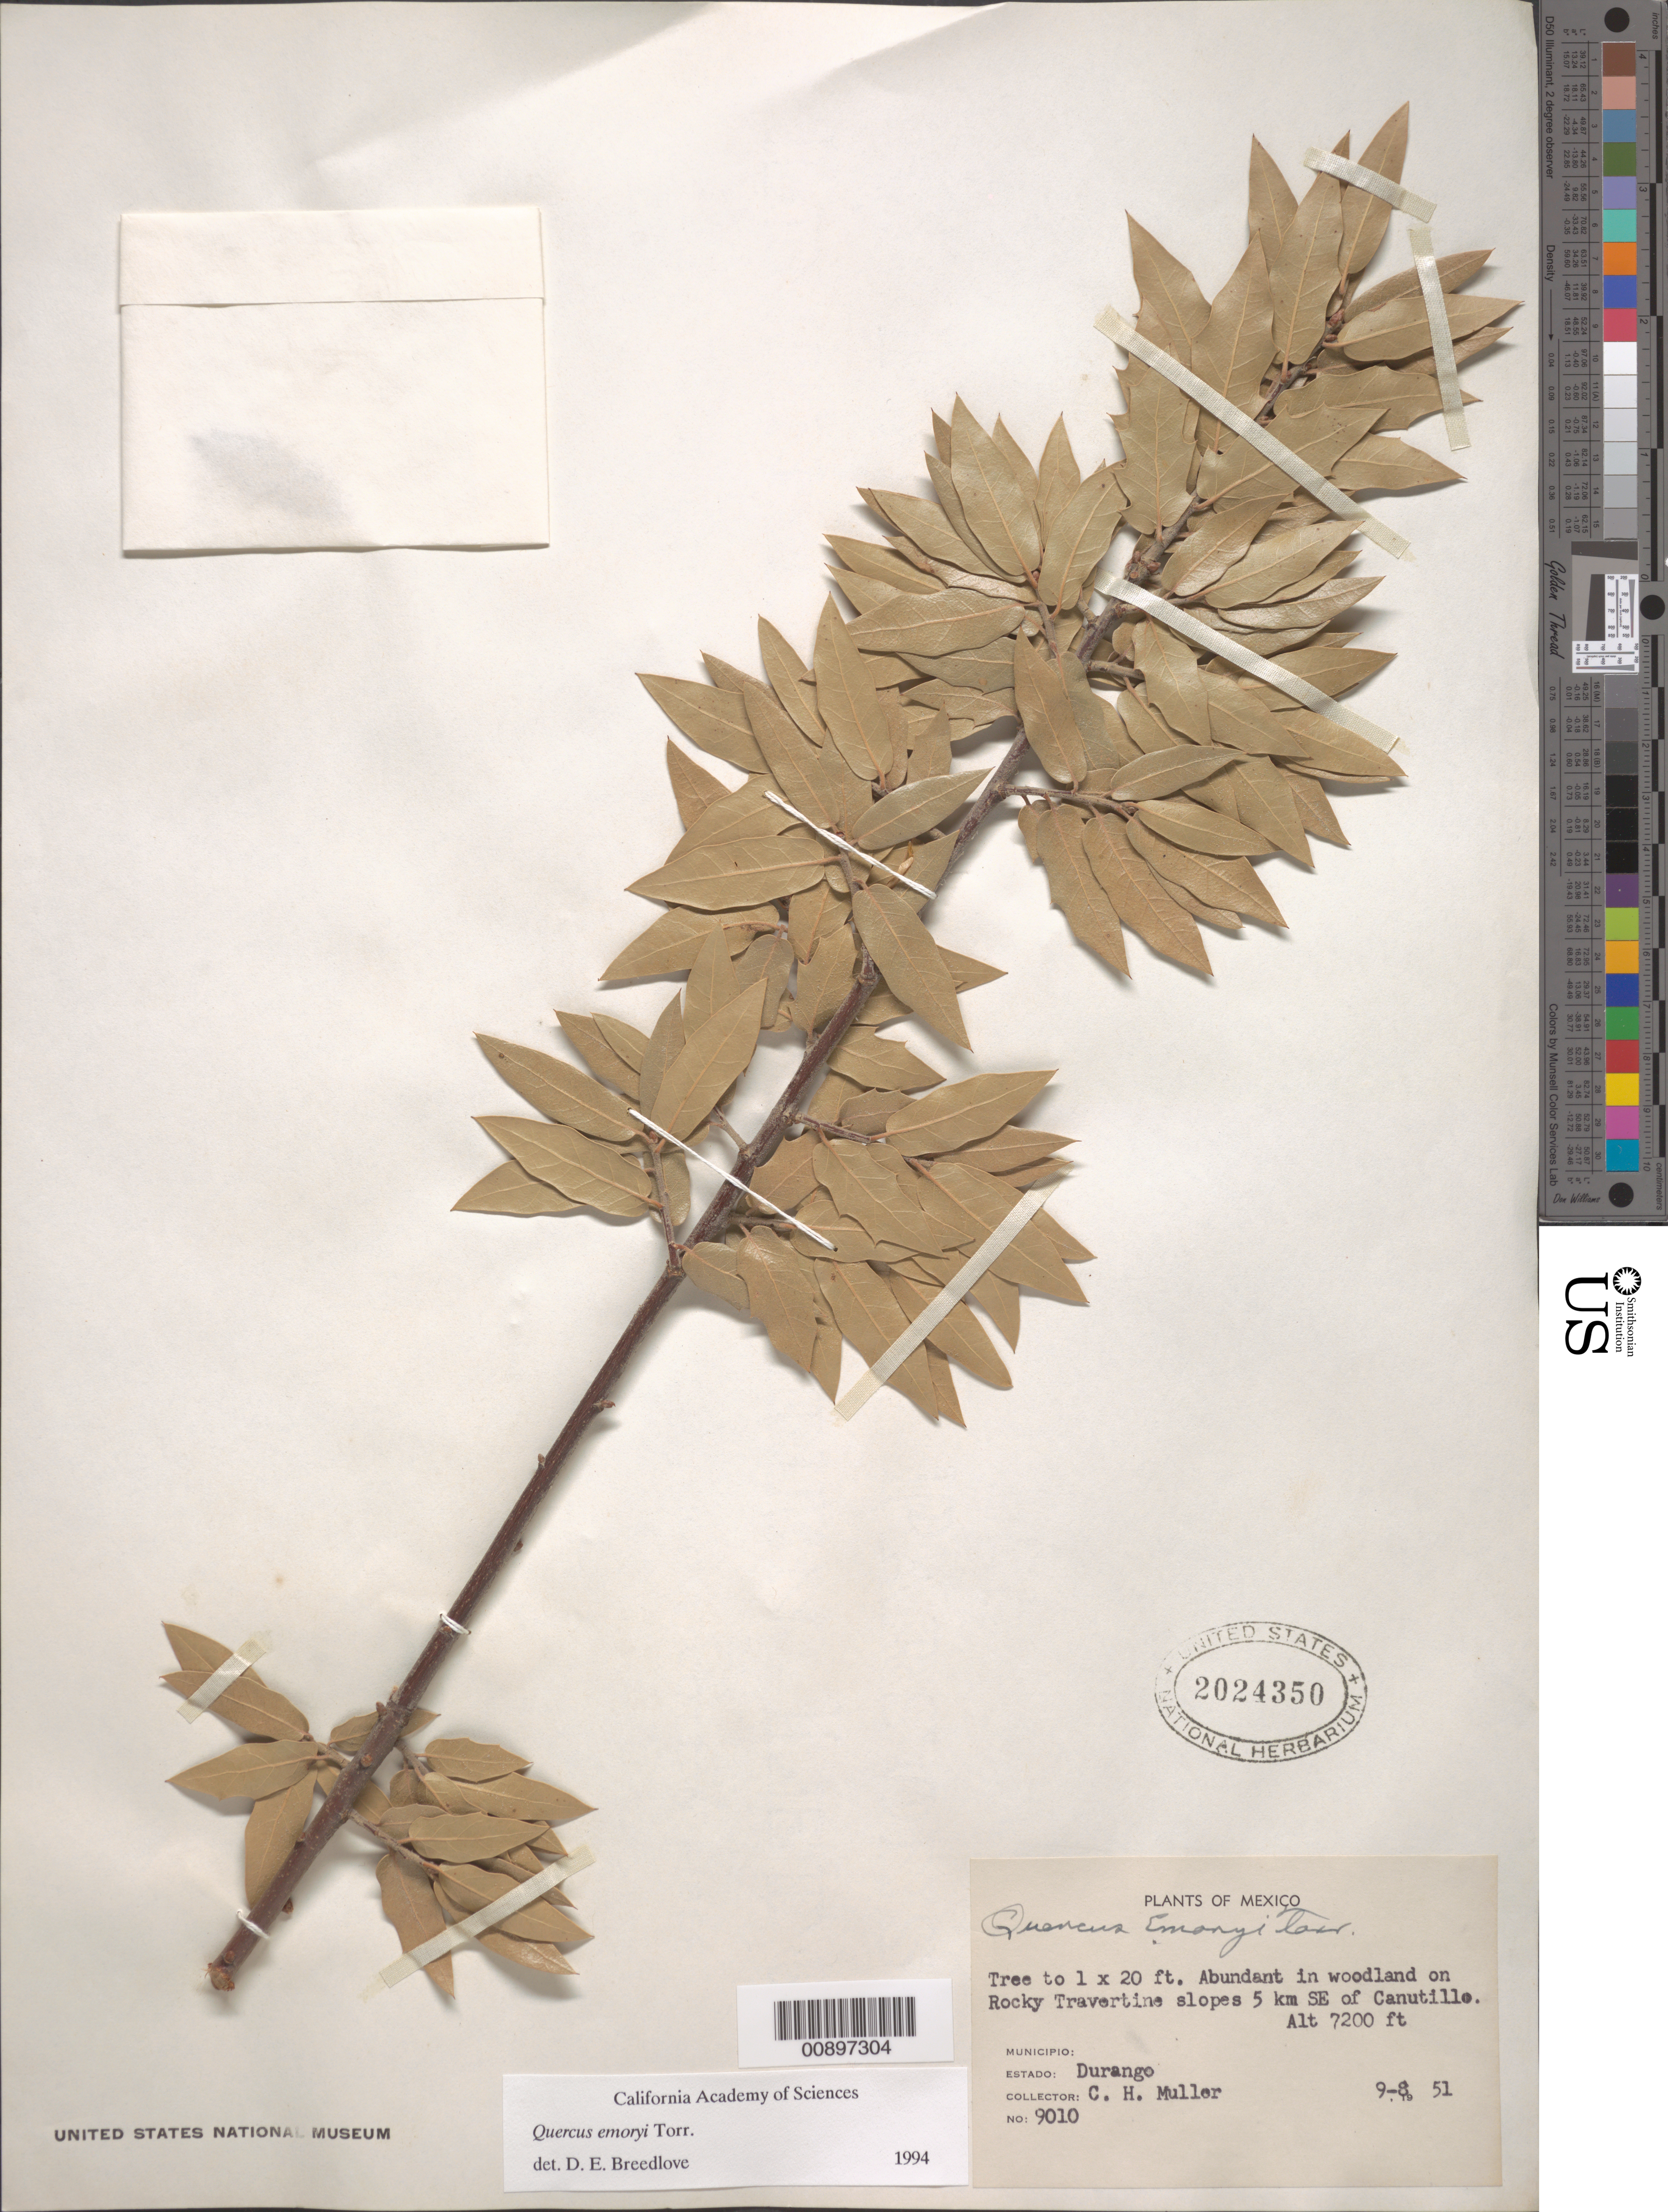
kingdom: Plantae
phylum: Tracheophyta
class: Magnoliopsida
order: Fagales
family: Fagaceae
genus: Quercus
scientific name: Quercus emoryi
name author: Torr. in Emory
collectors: C. H. Muller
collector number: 9010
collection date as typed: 08 Sep 1951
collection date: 1951-09-08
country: Mexico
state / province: Durango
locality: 5 km SE of Canutillo. Durango.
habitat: Abundant in woodland on rocky travertine slopes.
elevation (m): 2195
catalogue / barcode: US 2024350